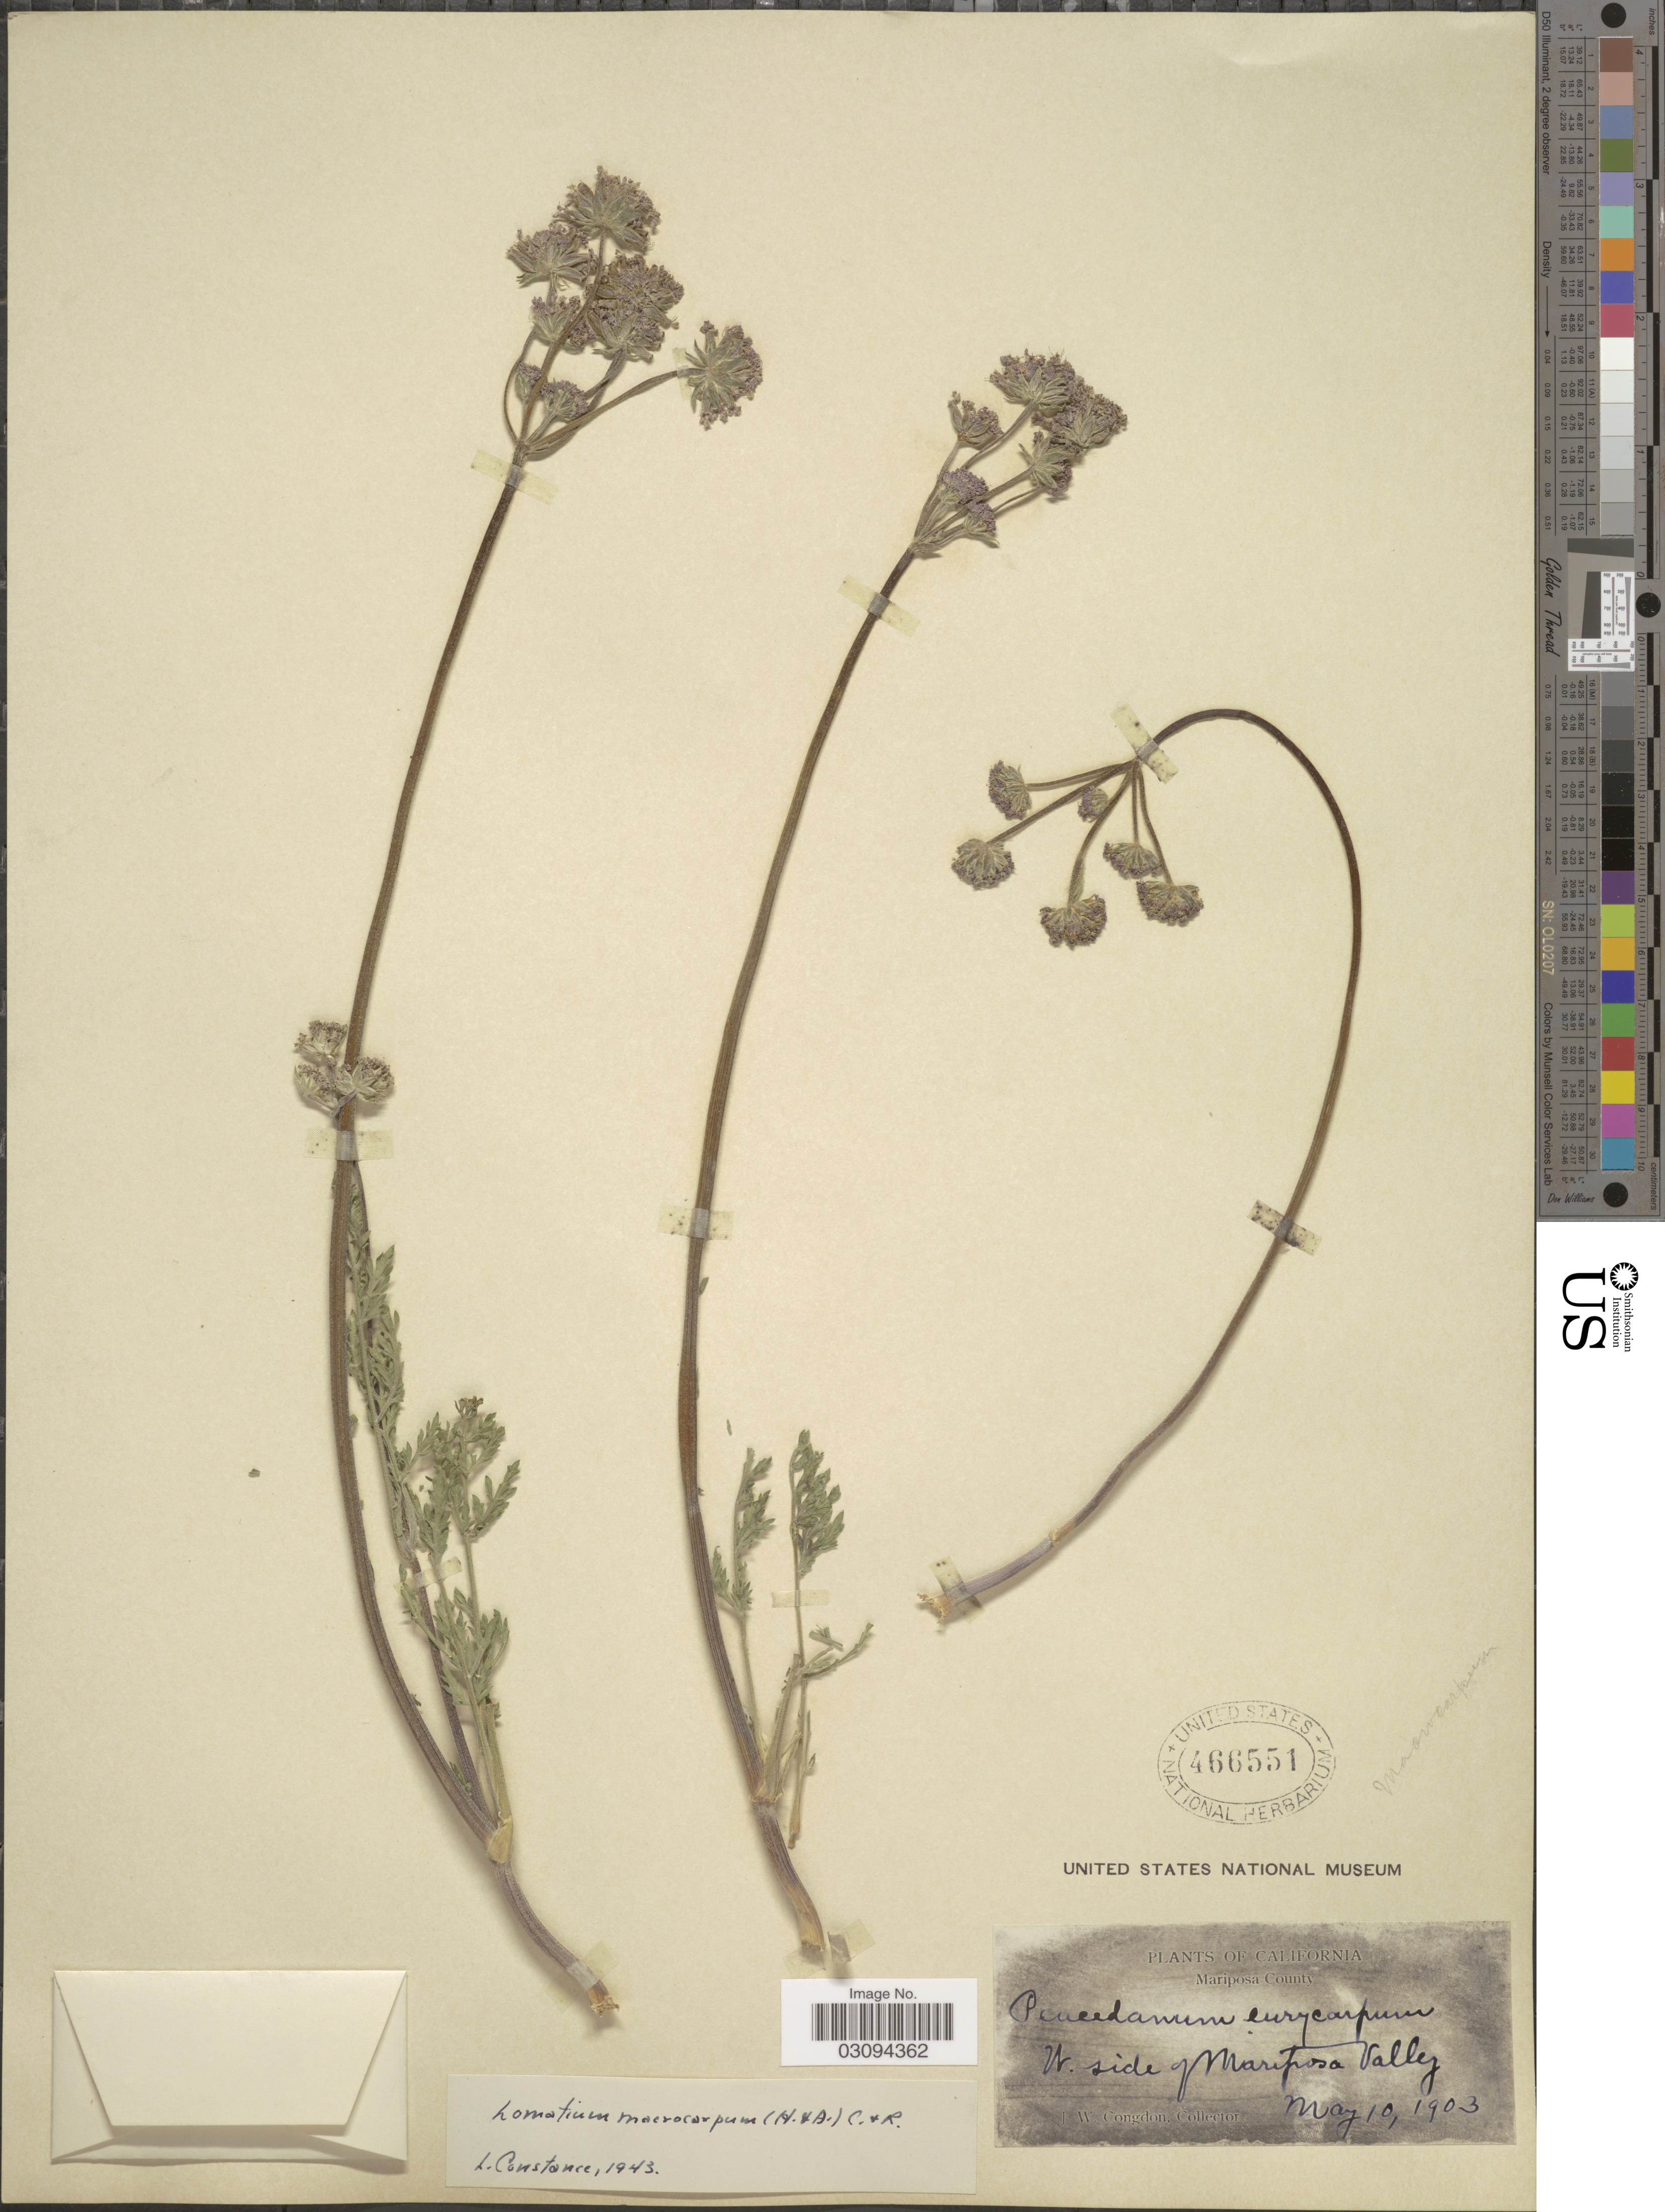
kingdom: Plantae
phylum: Tracheophyta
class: Magnoliopsida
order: Apiales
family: Apiaceae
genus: Lomatium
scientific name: Lomatium macrocarpum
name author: (Hook. et al.) J.M. Coult. & Rose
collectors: J. W. Congdon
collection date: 1903-05-10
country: United States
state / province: California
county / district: Mariposa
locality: Mariposa County. W. side of Mariposa Valley.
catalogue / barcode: US 466551